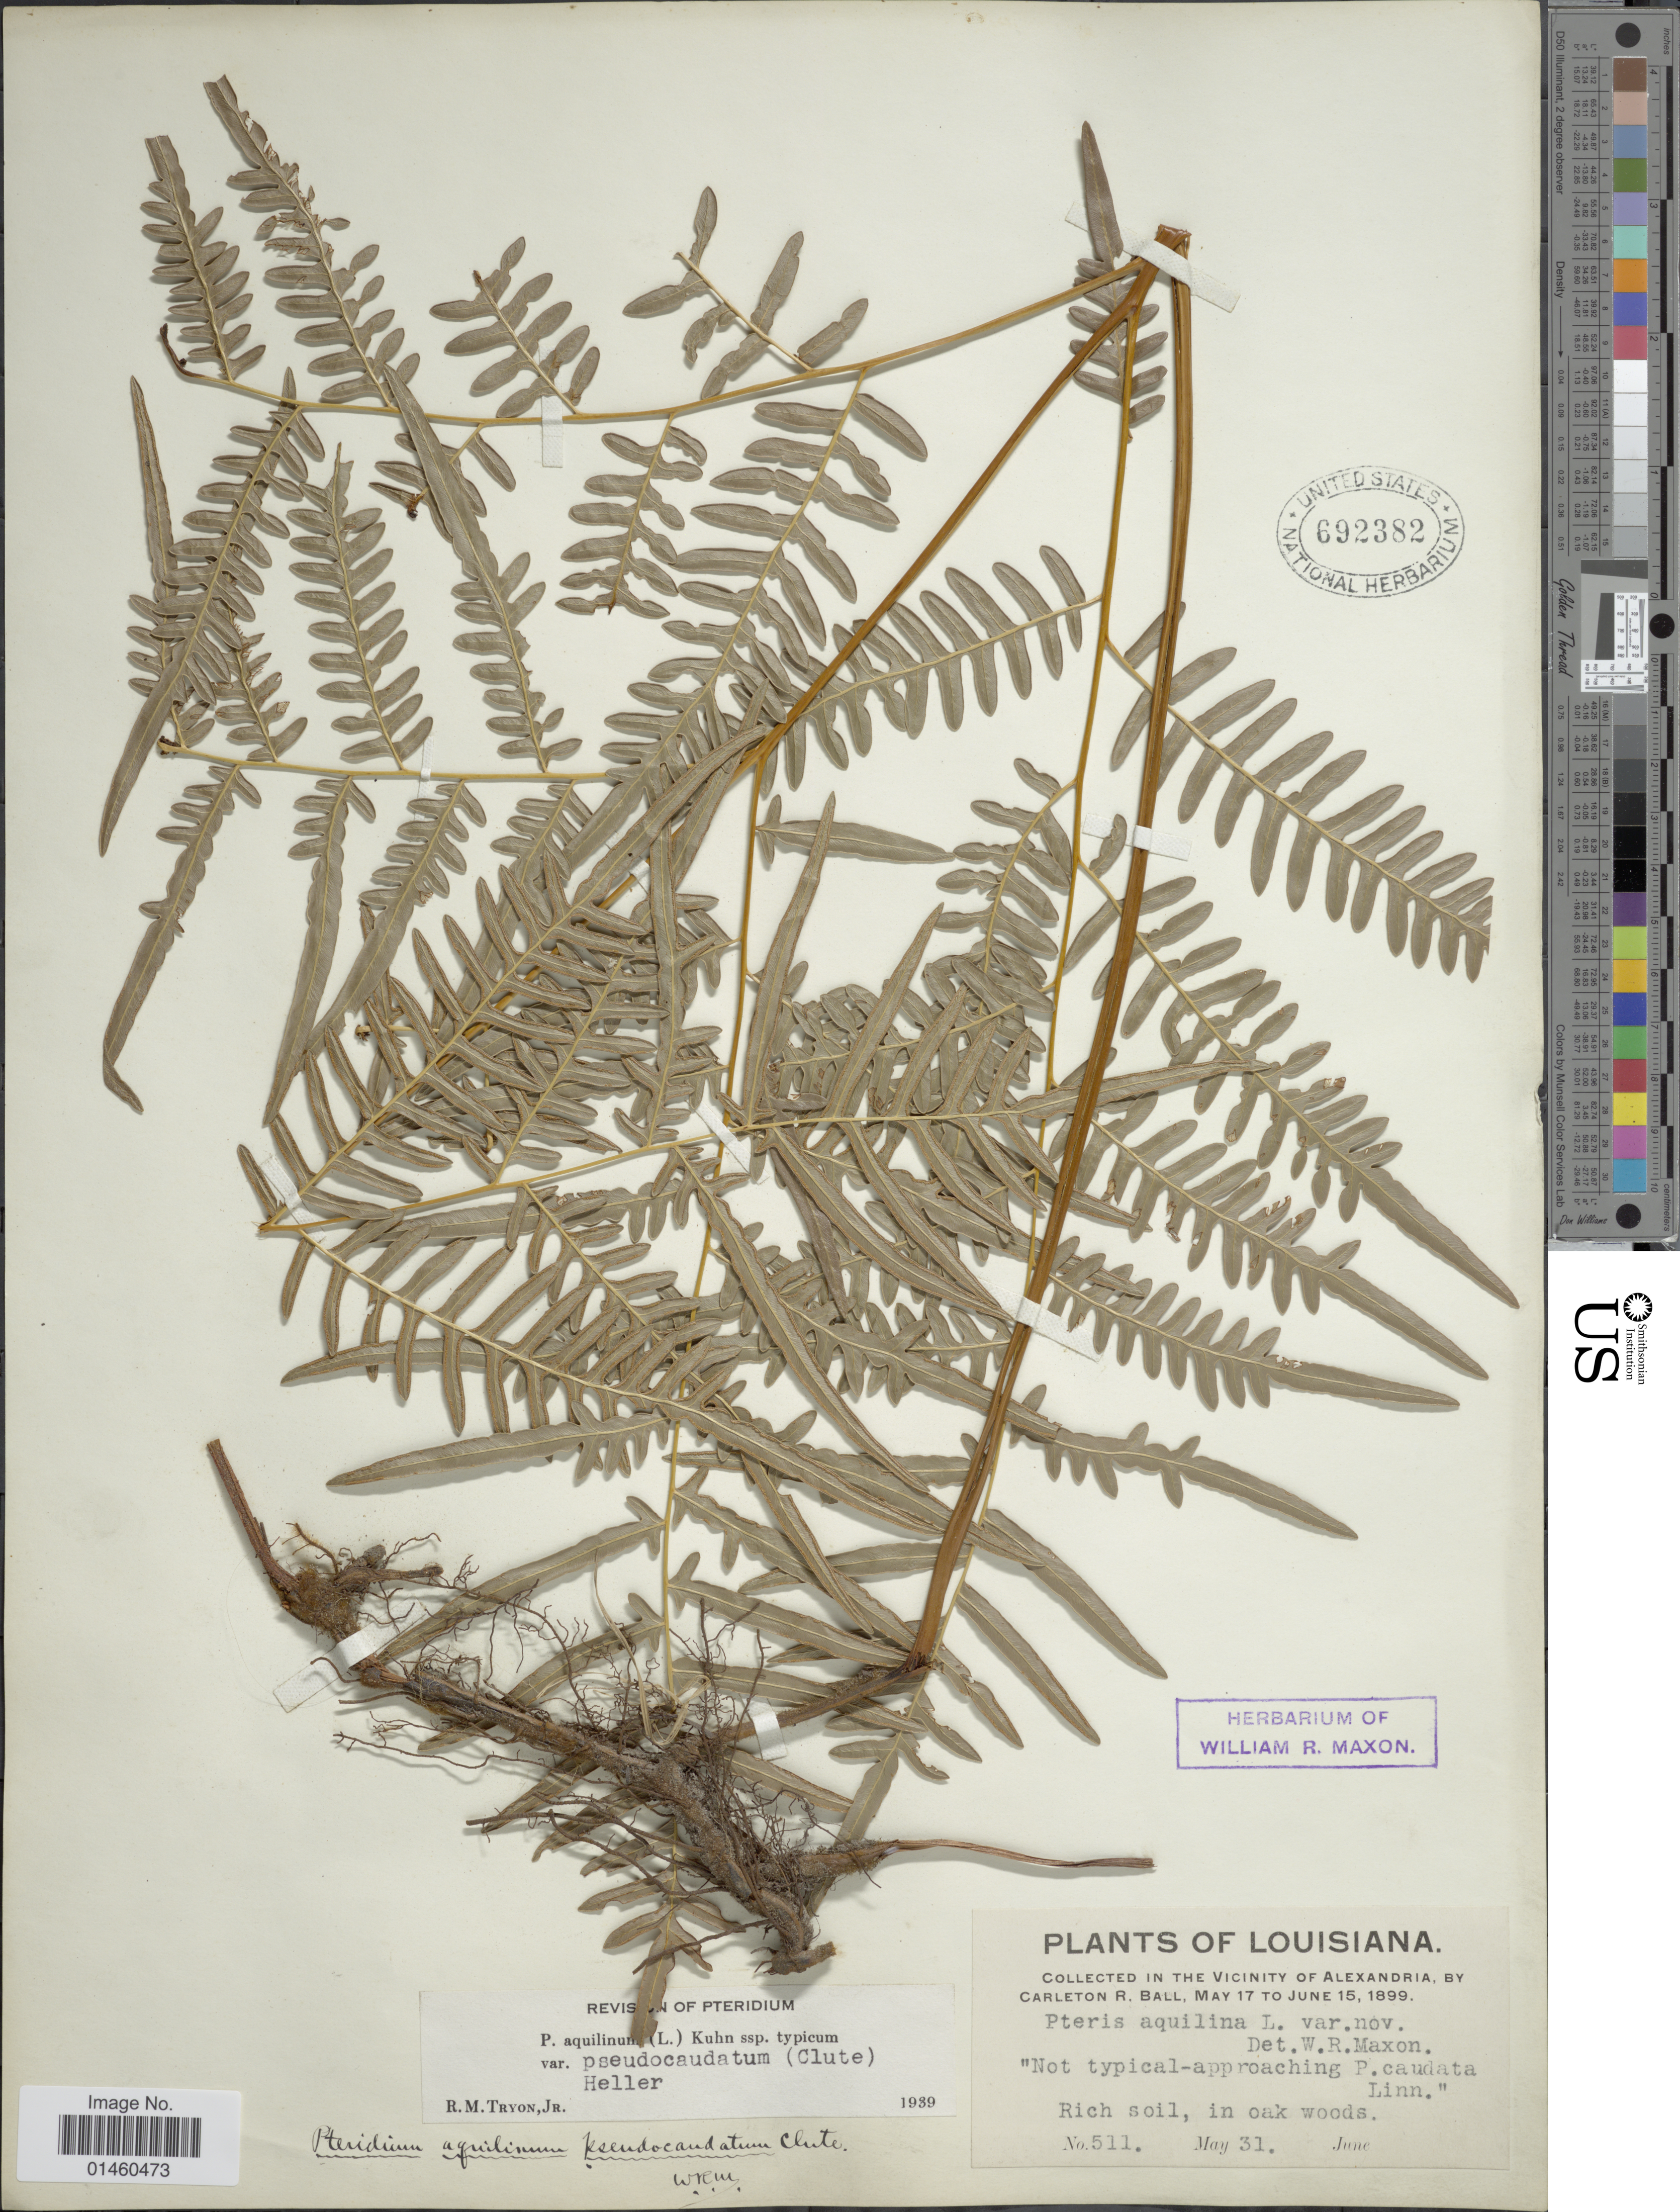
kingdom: Plantae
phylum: Tracheophyta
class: Polypodiopsida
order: Polypodiales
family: Dennstaedtiaceae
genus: Pteridium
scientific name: Pteridium aquilinum var. pseudocaudatum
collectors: C. R. Ball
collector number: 511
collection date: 1899-05-31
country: United States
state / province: Louisiana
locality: Vicinity of Alexandria.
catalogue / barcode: US 692382